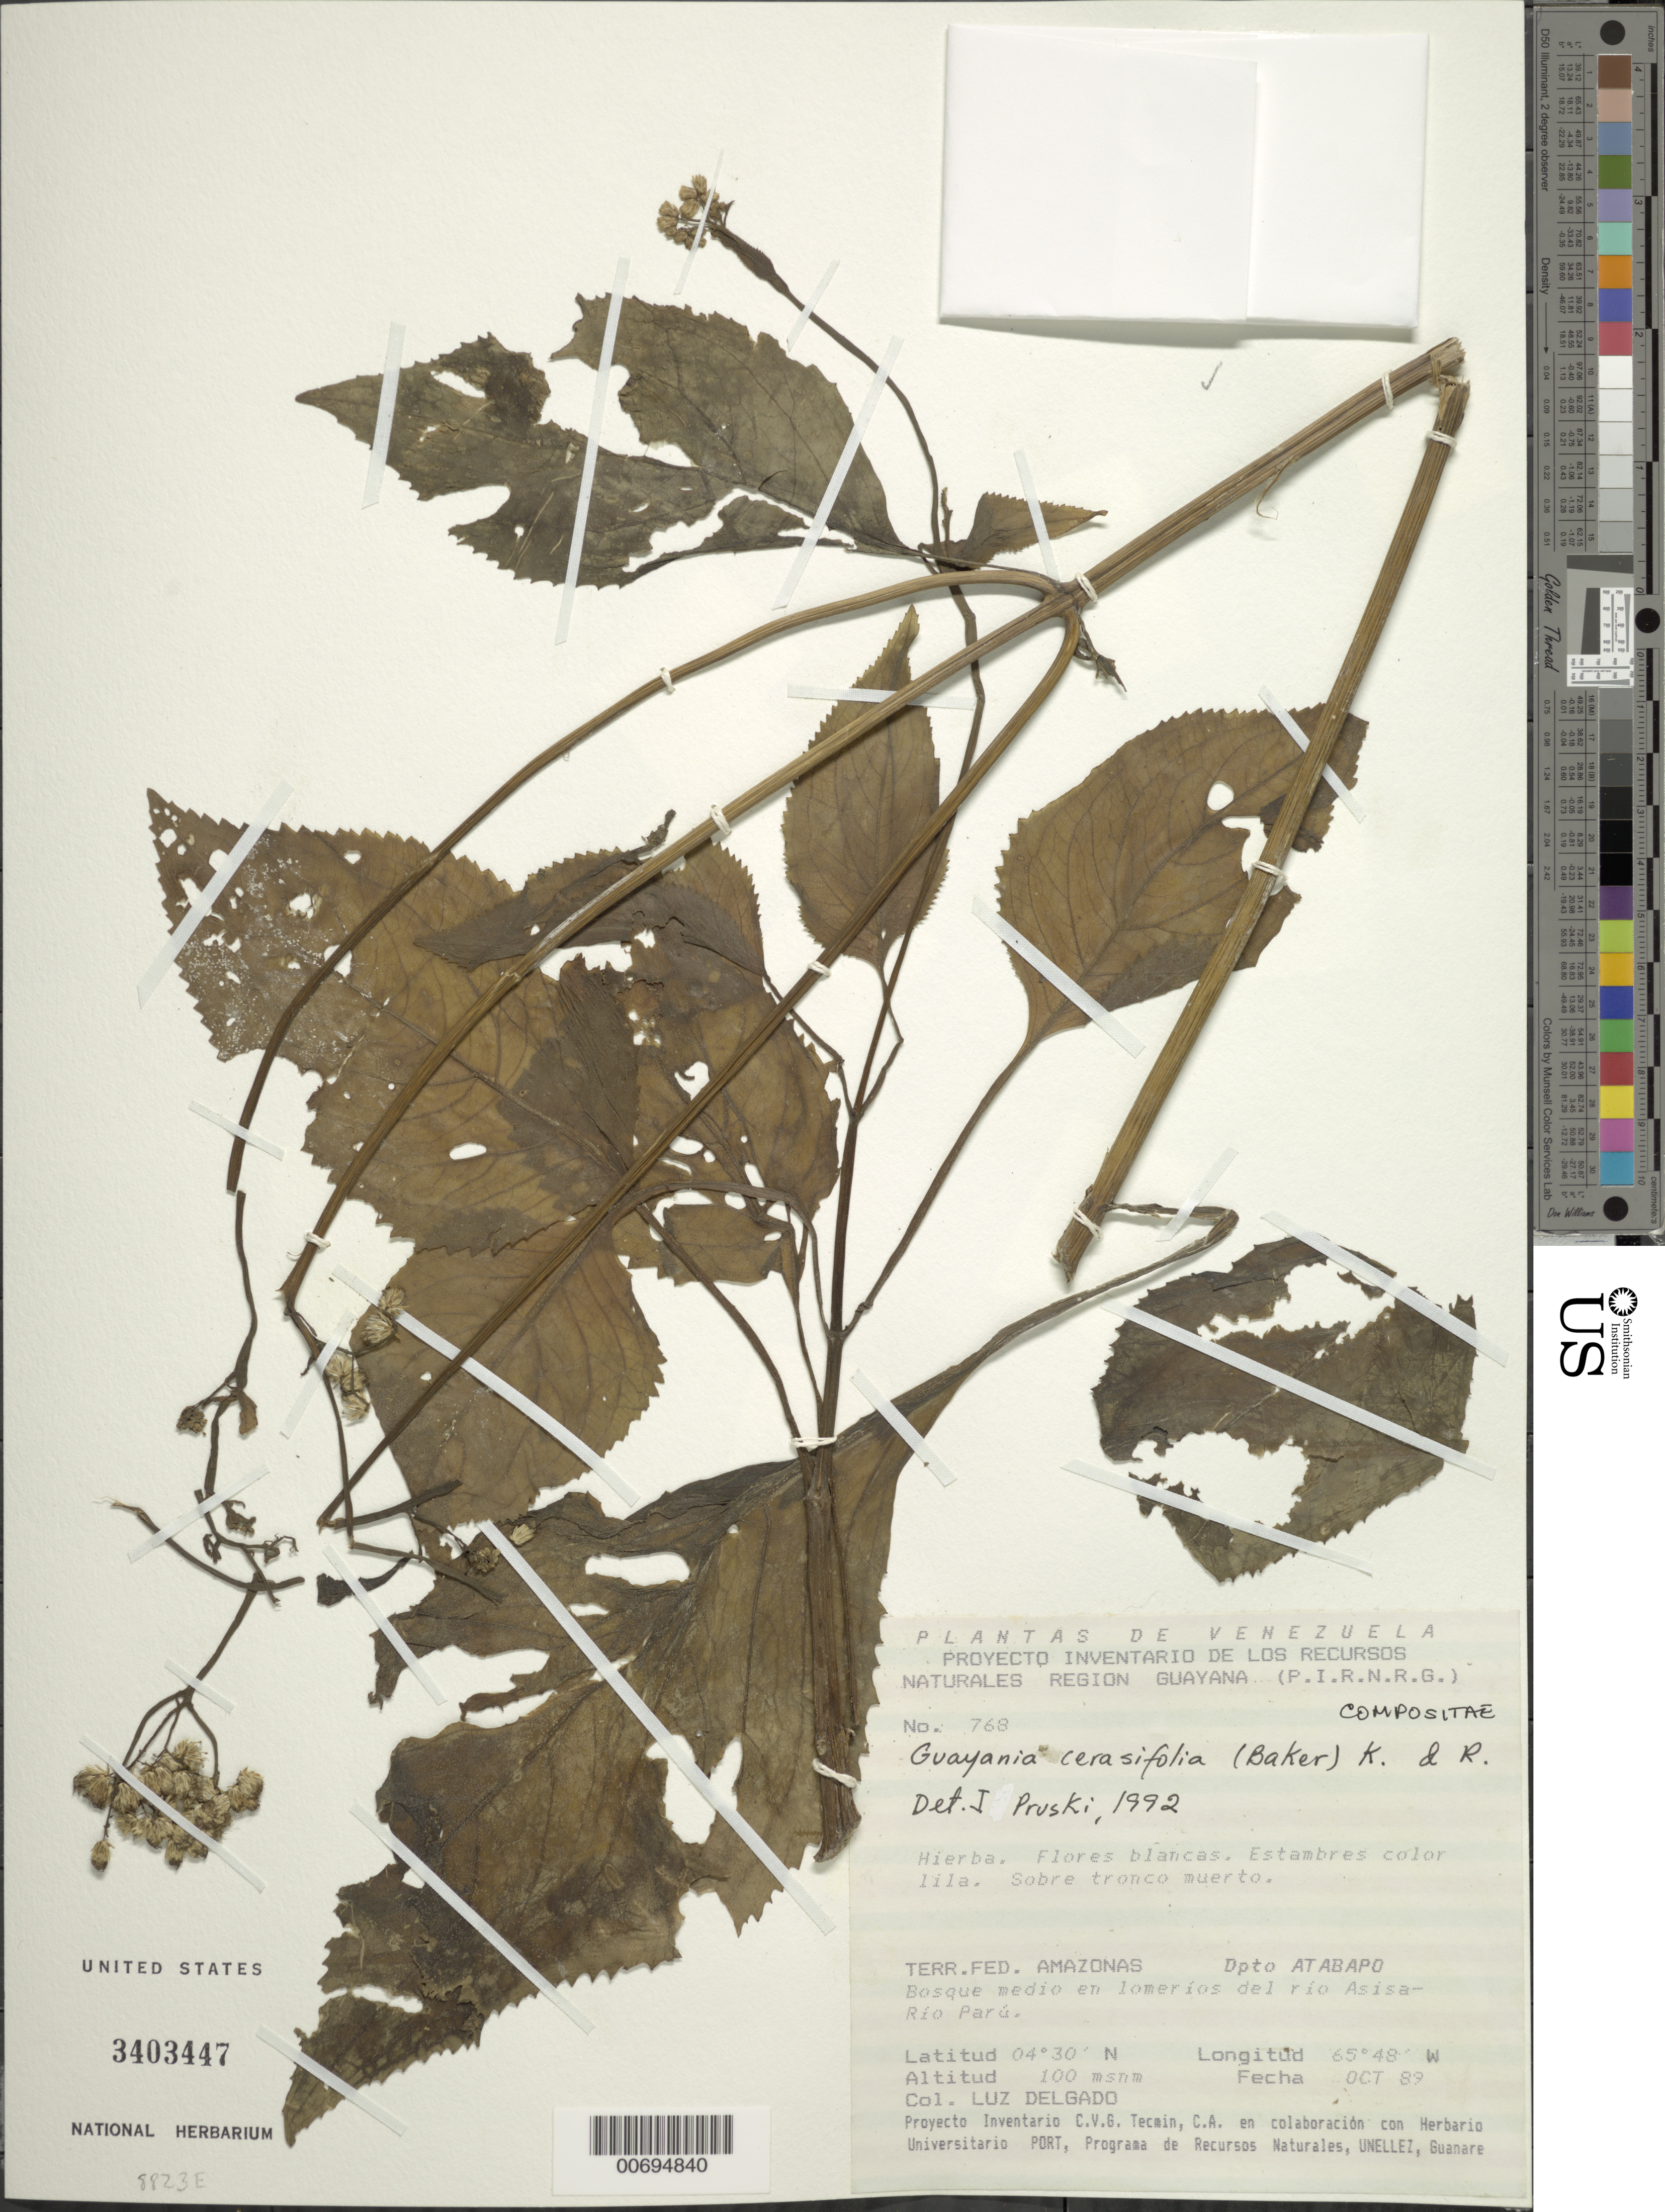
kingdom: Plantae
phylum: Tracheophyta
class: Magnoliopsida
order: Asterales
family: Asteraceae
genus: Guayania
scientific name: Guayania cerasifolia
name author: (Sch. Bip. ex Baker) R.M. King & H. Rob.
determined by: Pruski, J. F.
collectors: L. Delgado V.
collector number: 768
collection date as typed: Oct-89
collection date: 1989-10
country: Venezuela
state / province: Amazonas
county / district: Atabapo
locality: Río Asisa-Río Parú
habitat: Bosque medio en lomerios del rio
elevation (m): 100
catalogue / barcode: US 3403447